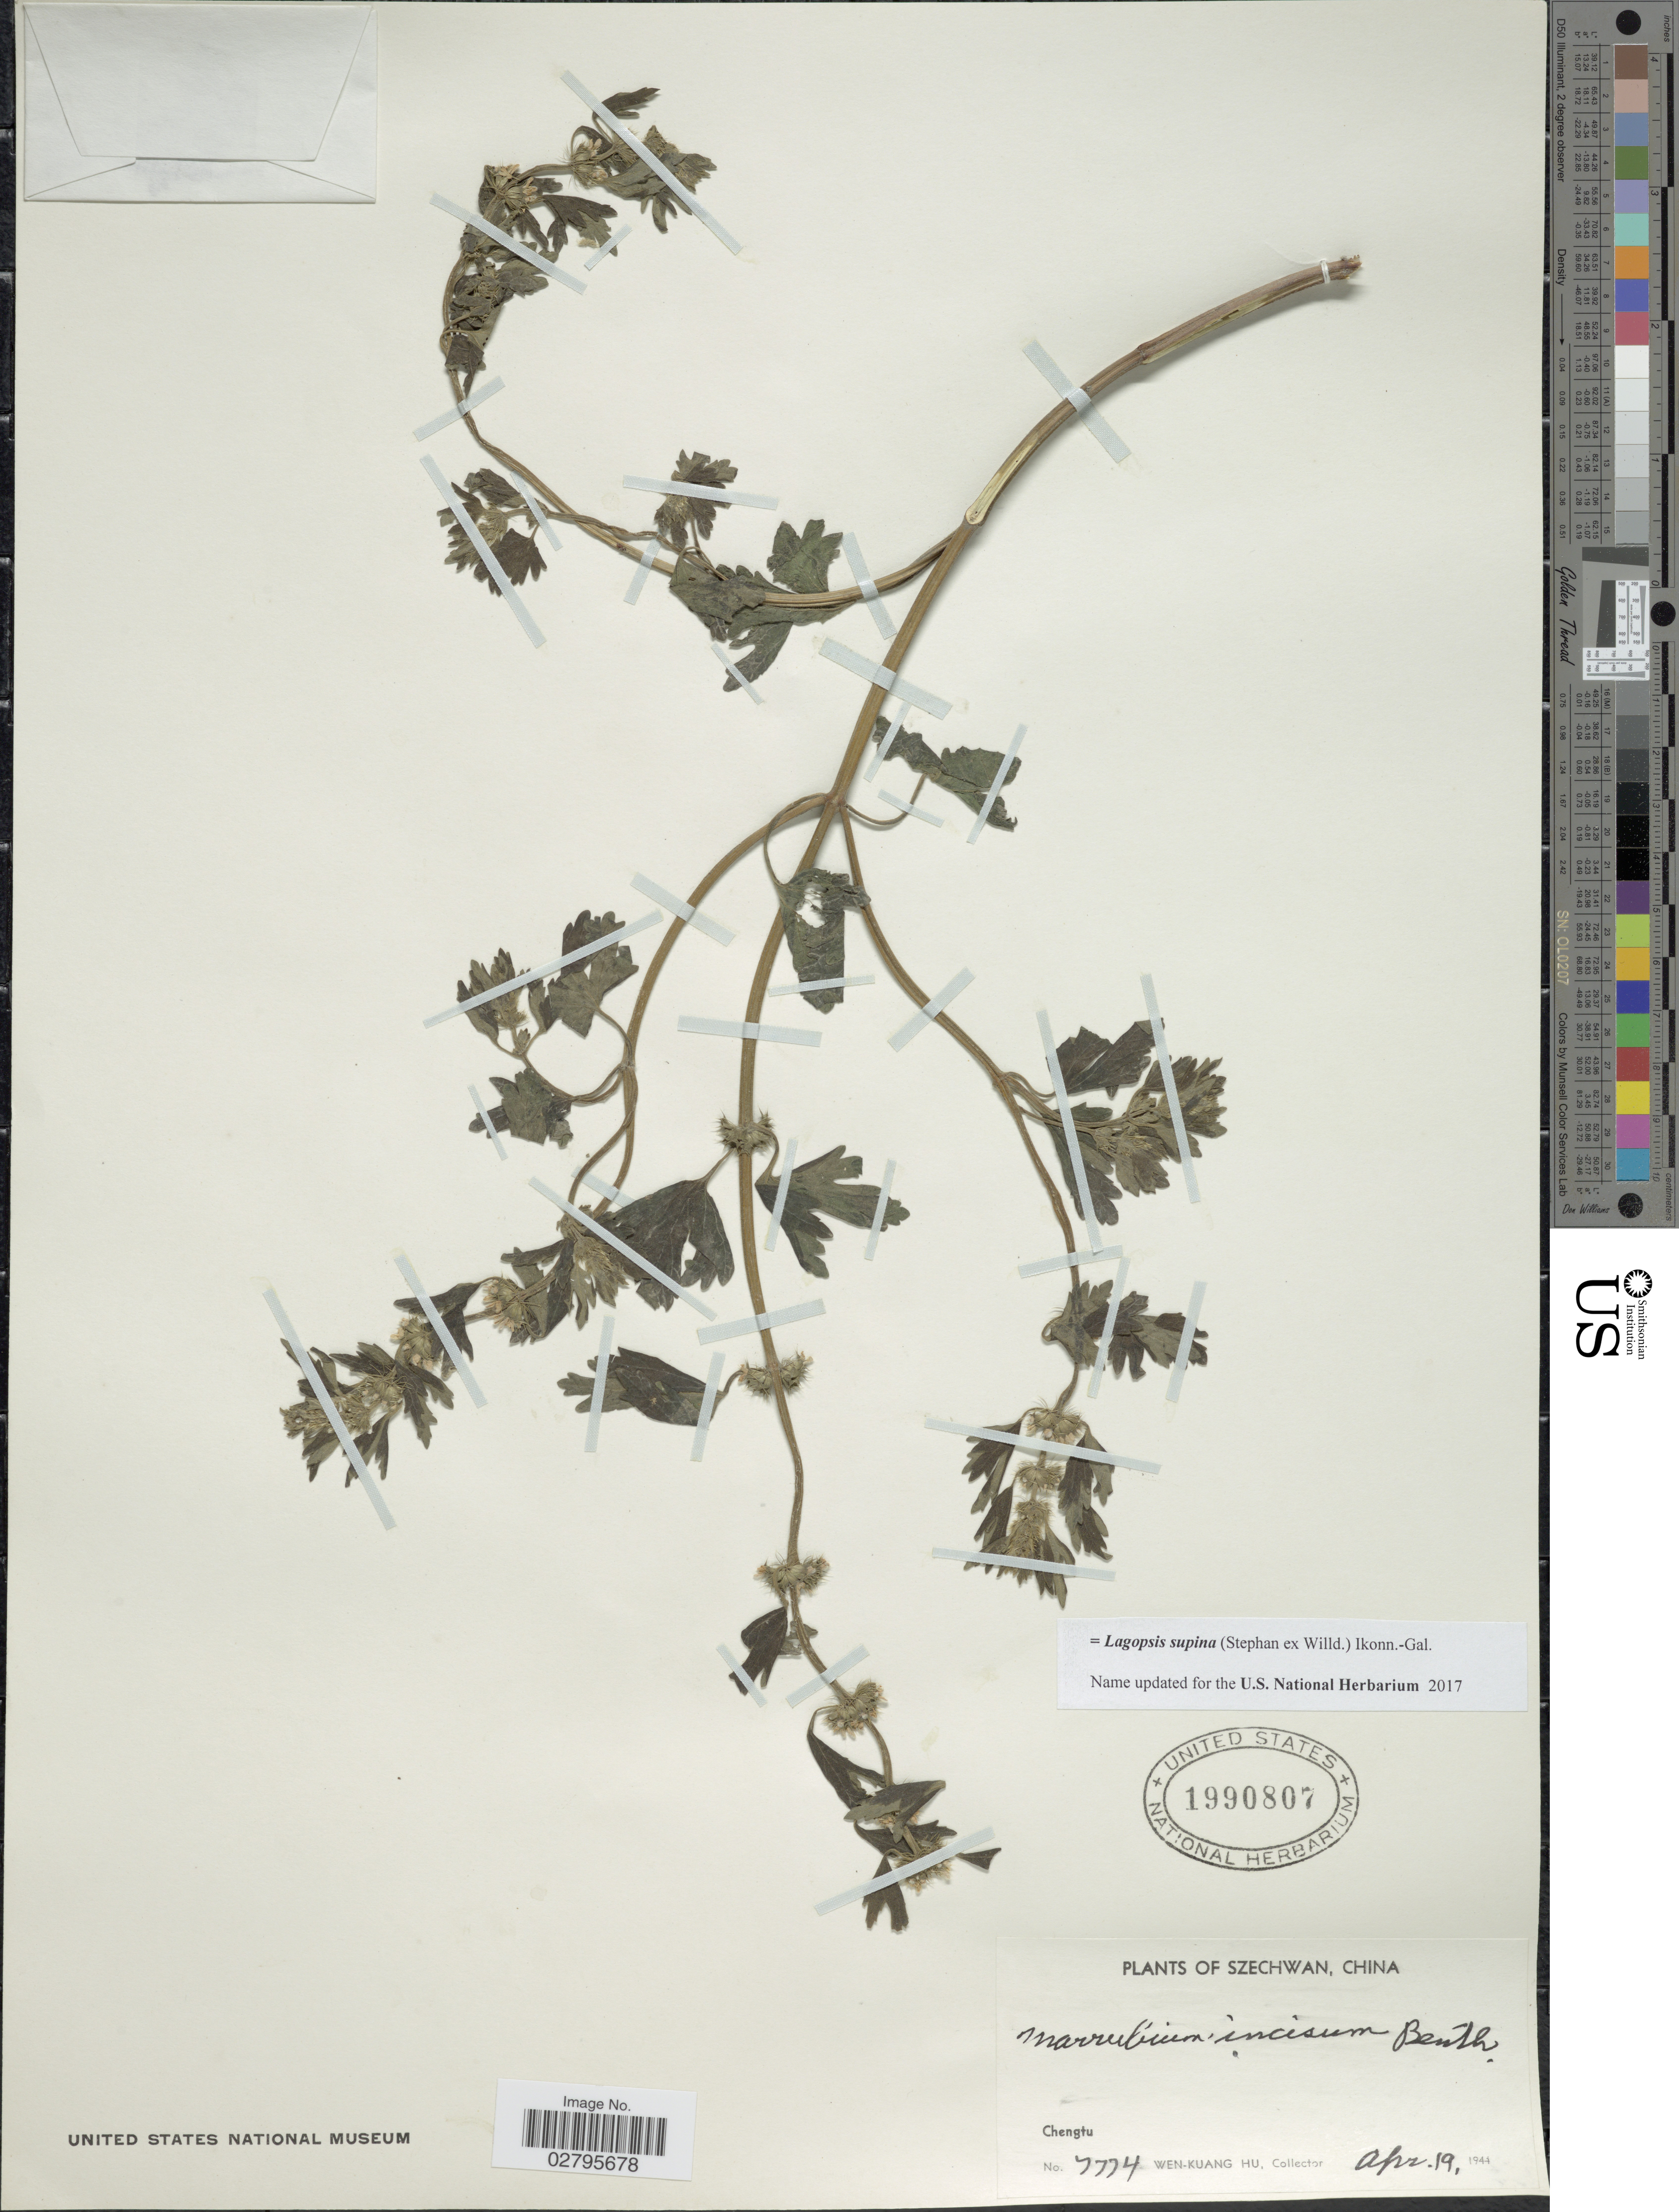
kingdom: Plantae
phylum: Tracheophyta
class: Magnoliopsida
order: Lamiales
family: Lamiaceae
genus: Lagopsis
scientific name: Lagopsis supina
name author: (Steph. ex Willd.) Ikonn.-Gal.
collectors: W. K. Hu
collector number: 7774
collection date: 1944-04-19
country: China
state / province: Sichuan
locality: Szechwan, Chengtu.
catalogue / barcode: US 1990807